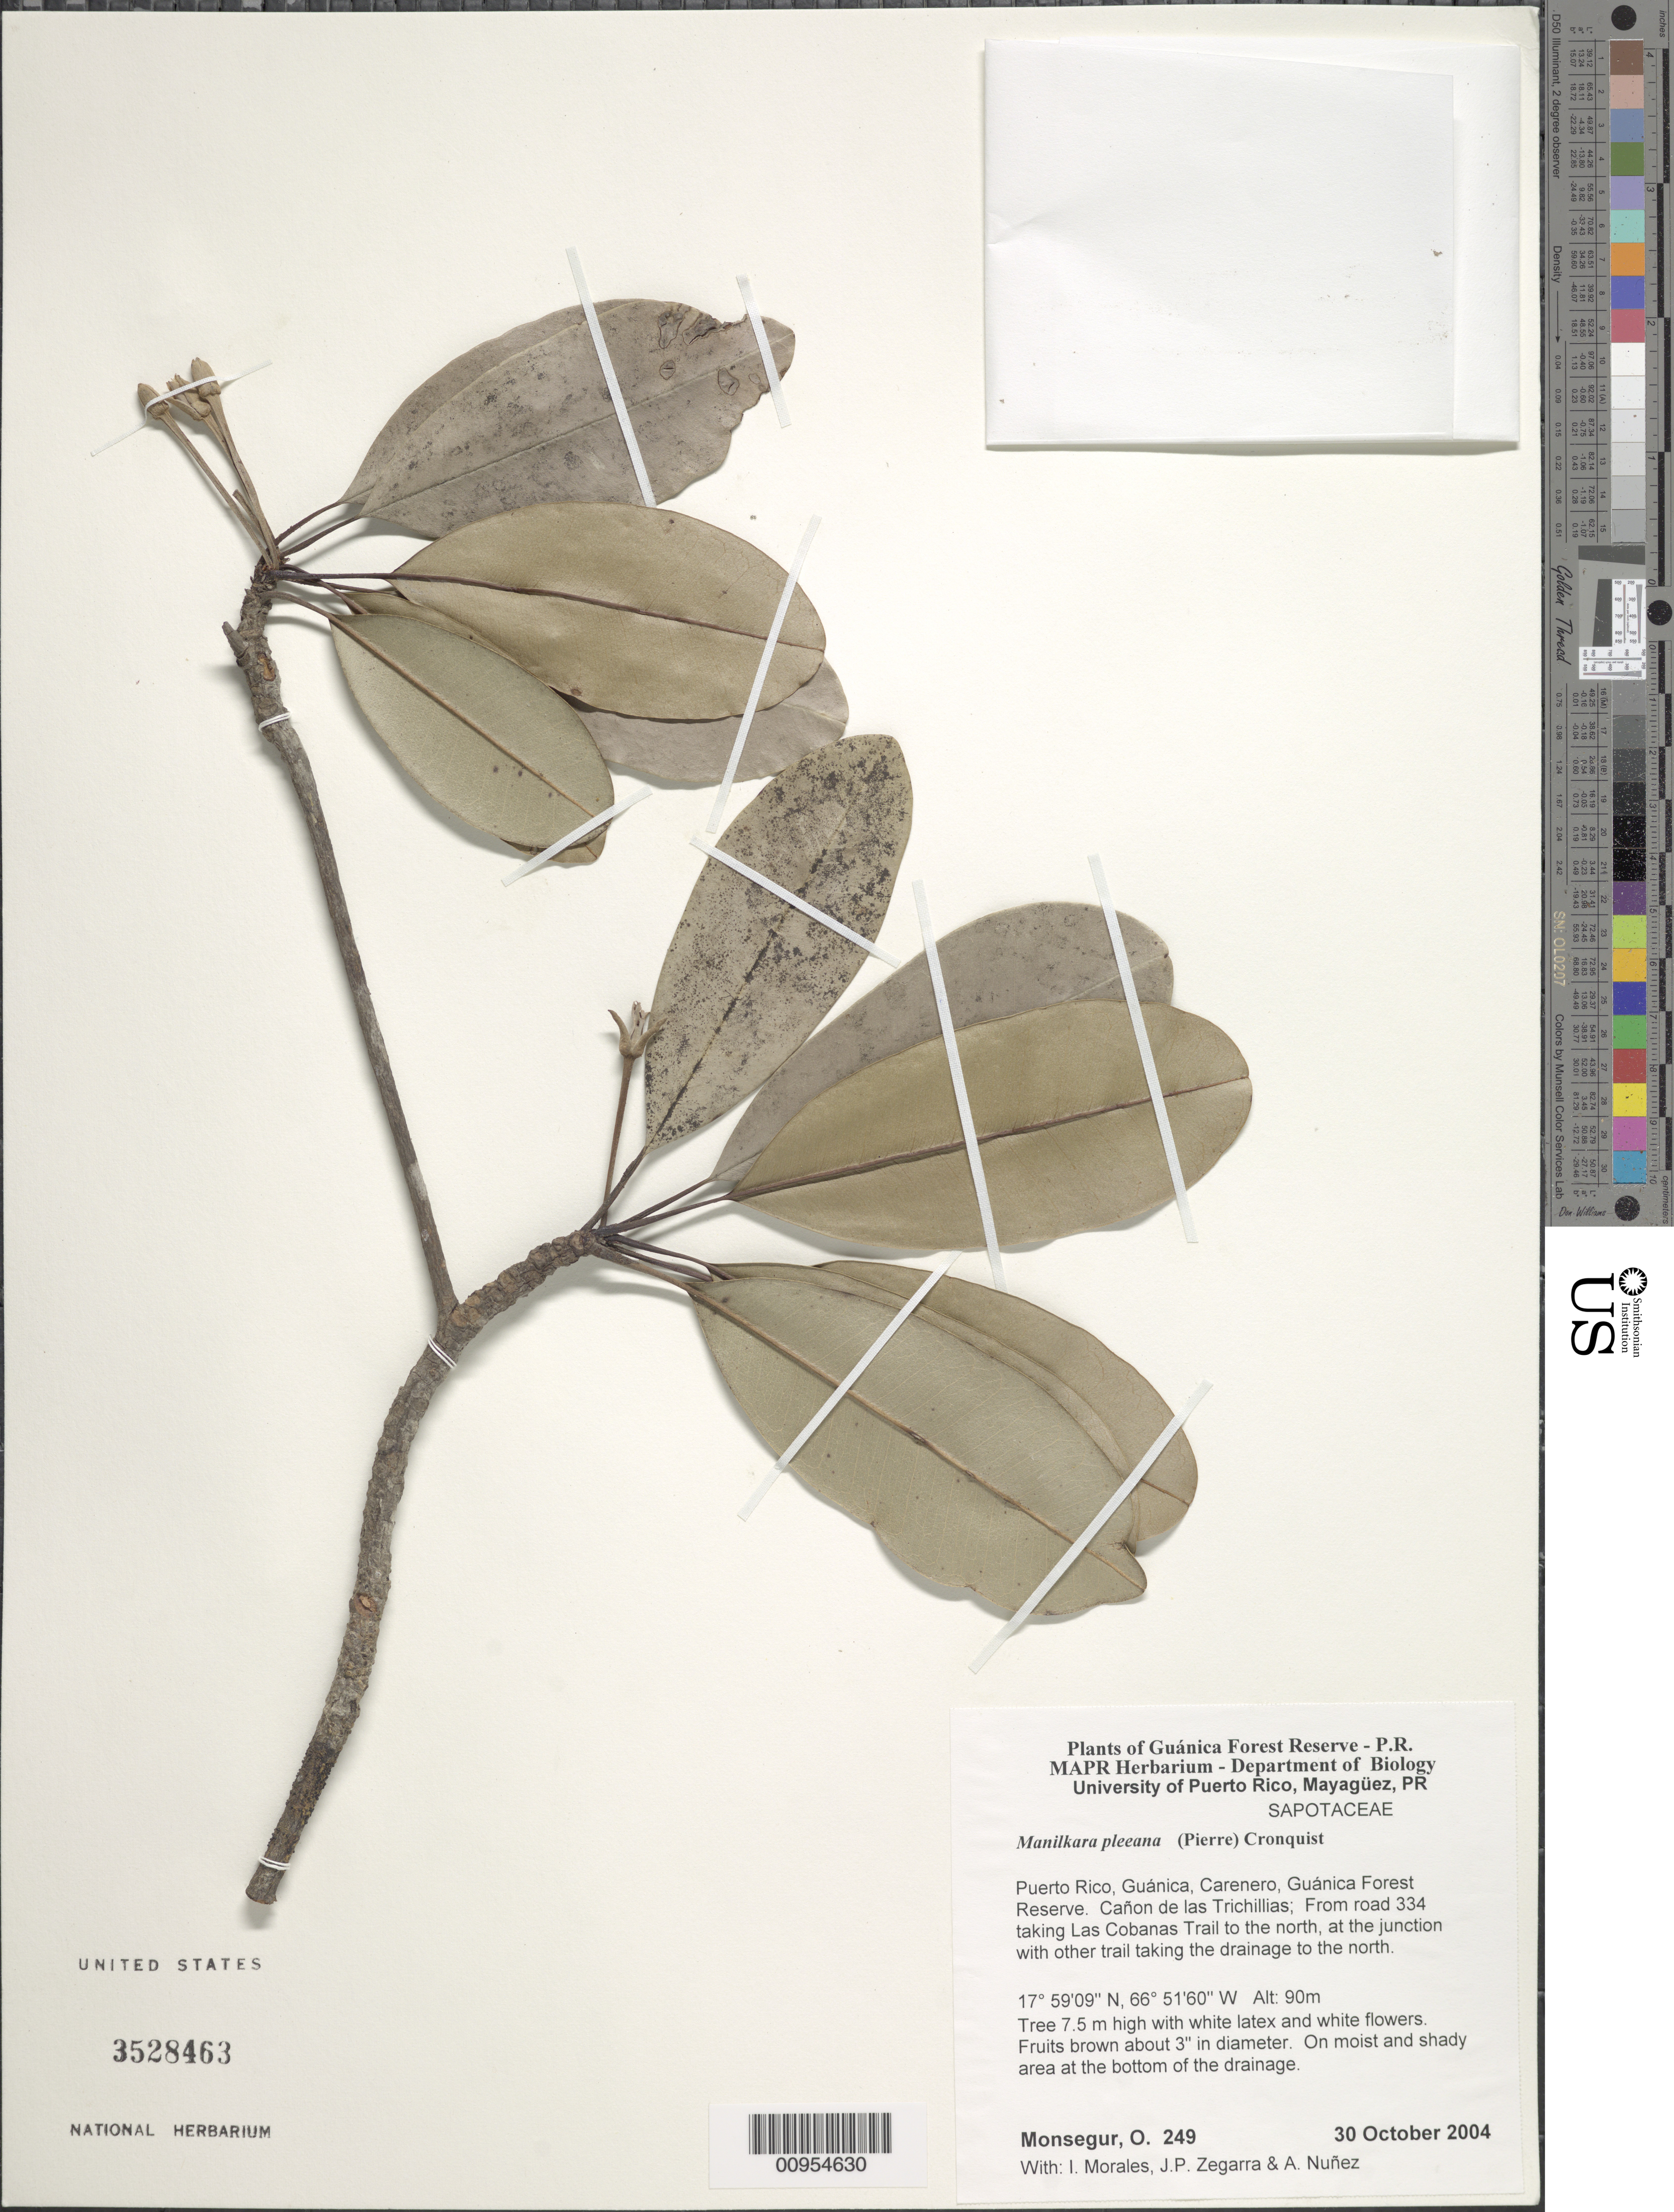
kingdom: Plantae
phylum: Tracheophyta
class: Magnoliopsida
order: Ericales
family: Sapotaceae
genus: Manilkara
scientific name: Manilkara pleeana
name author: (Pierre ex Baill.) Cronq.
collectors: O. Monsegur, I. Morales, J. Zegarra & A. Nuñez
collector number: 249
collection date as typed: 30 Oct 2004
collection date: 2004-10-30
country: Puerto Rico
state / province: Guánica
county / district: Carenero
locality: Guánica Forest Reserve. Cañon de las Trichillias; From road 334 taking Las Cobanas Trail to the north, at the junction with other trail taking the drainage to the north.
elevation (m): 90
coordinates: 17.5909, 66.51597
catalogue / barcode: US 3528463